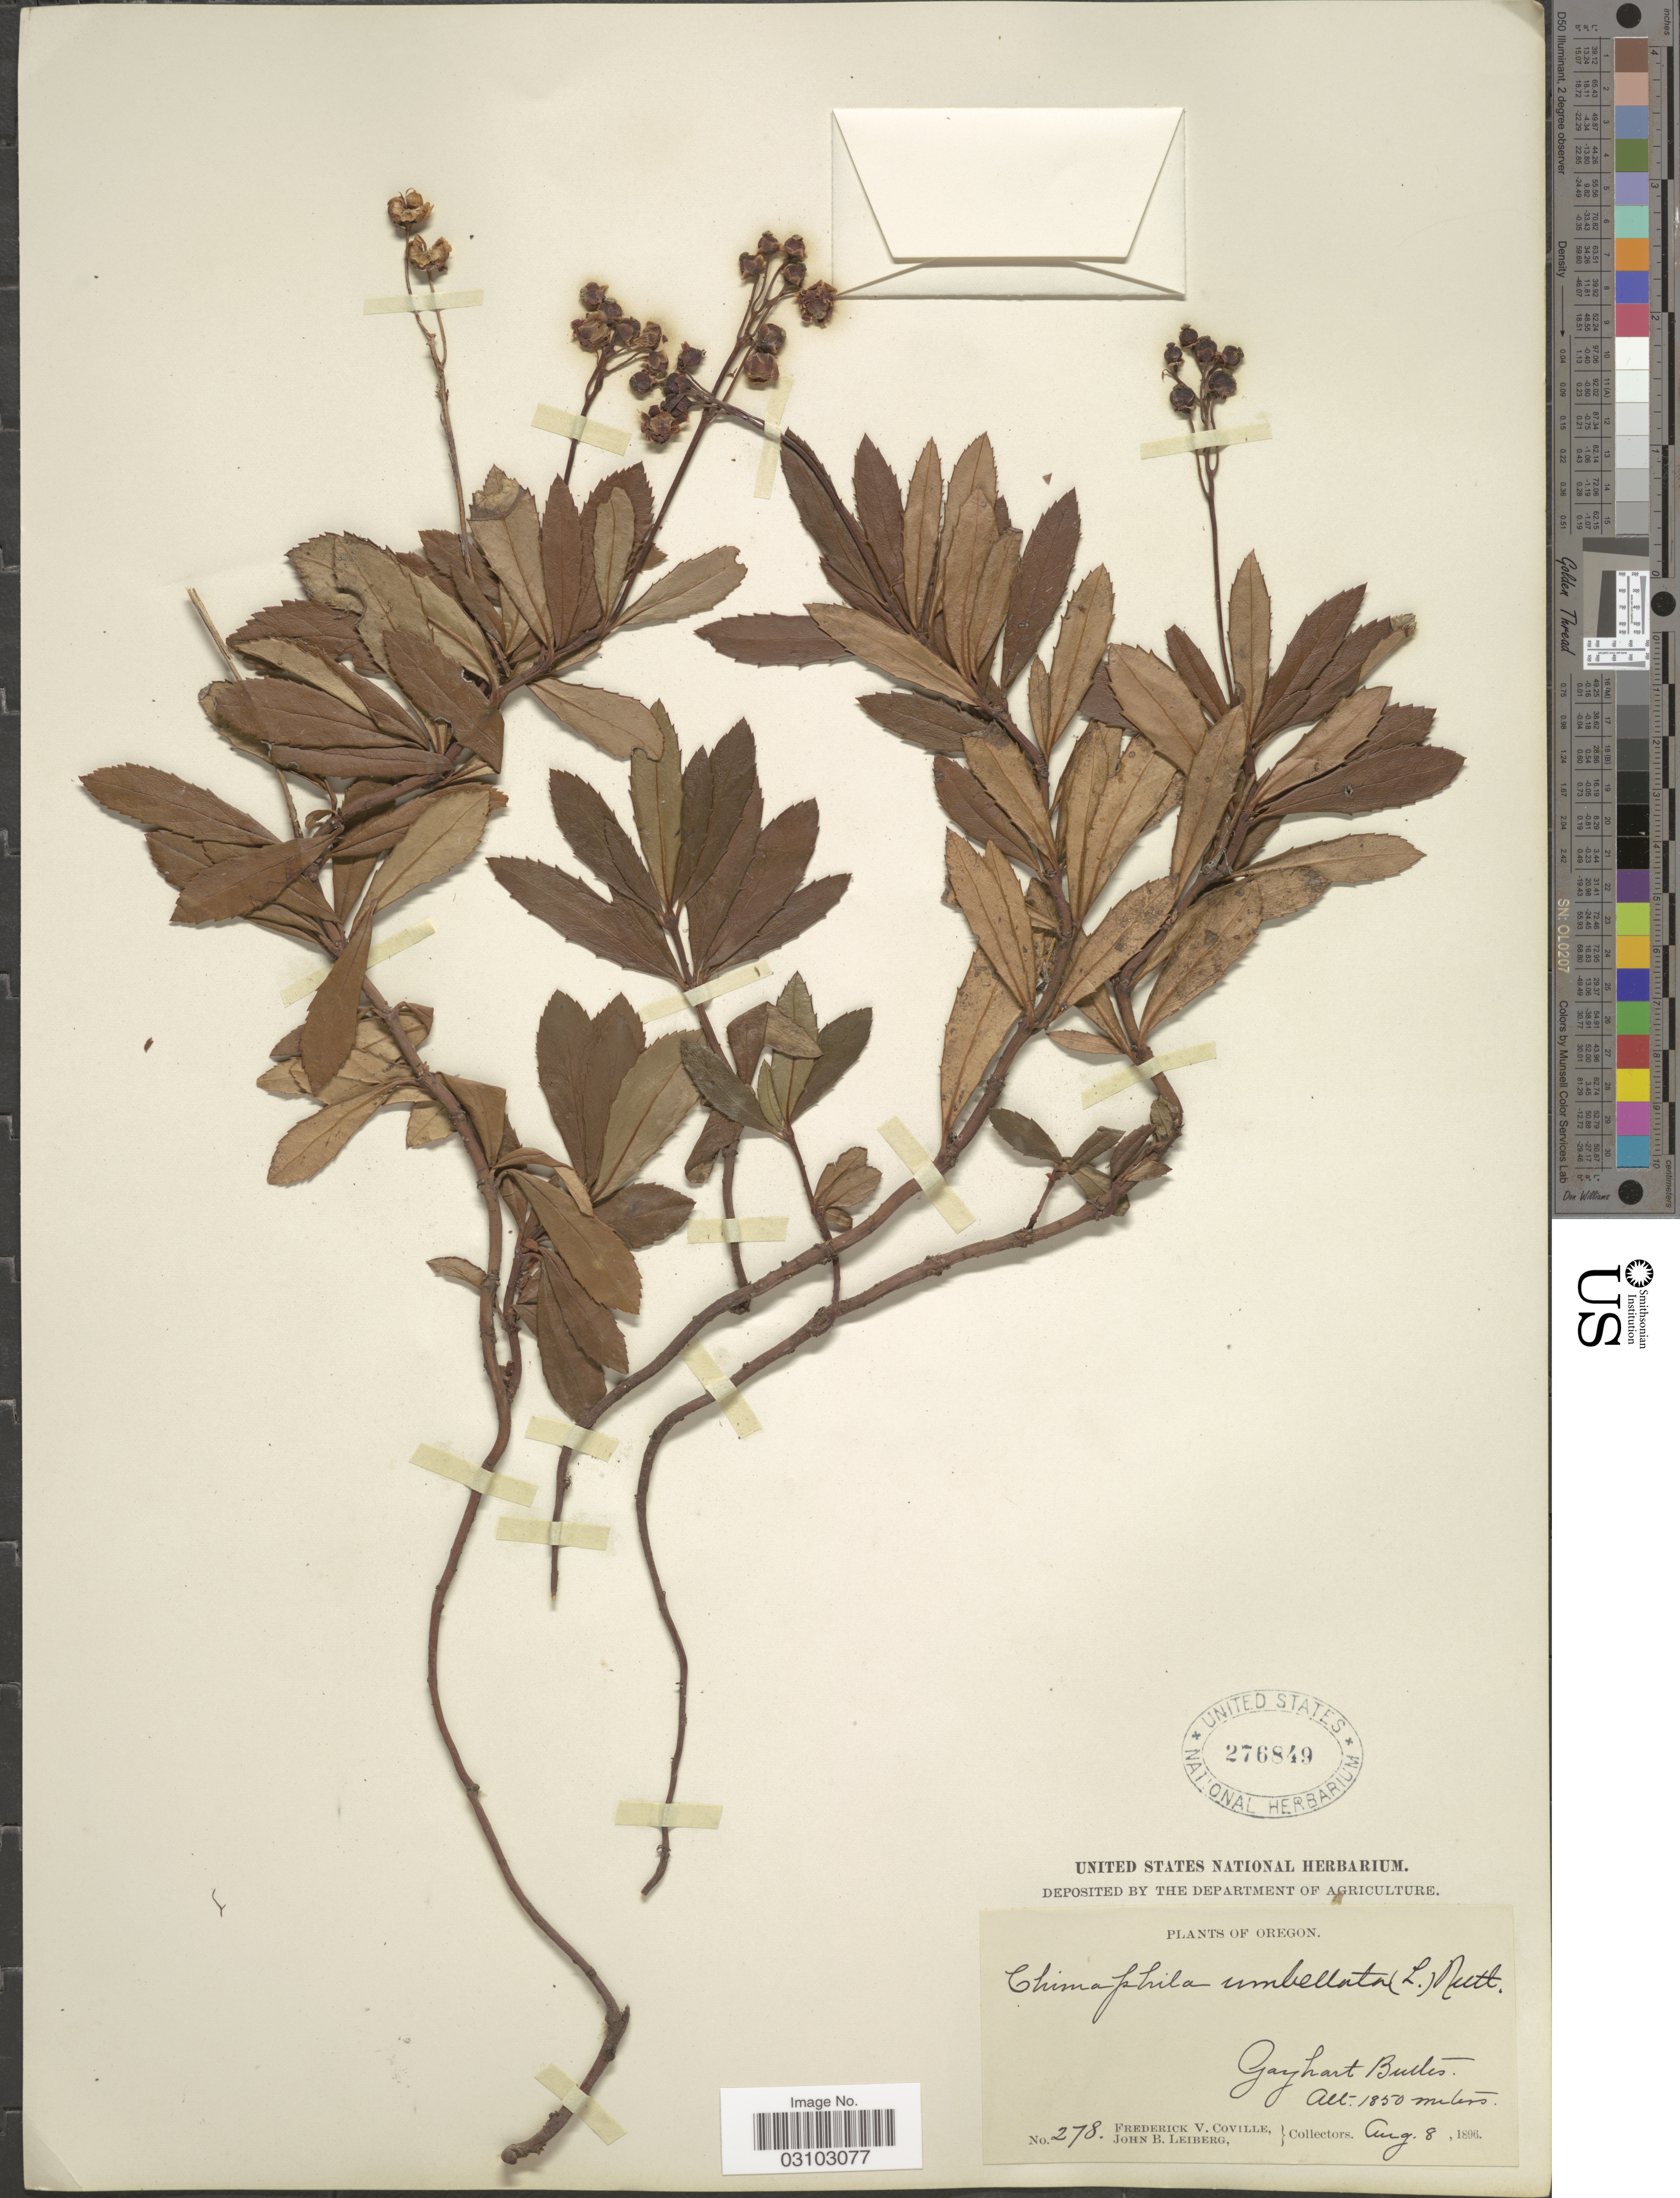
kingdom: Plantae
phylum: Tracheophyta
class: Magnoliopsida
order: Ericales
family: Ericaceae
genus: Chimaphila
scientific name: Chimaphila umbellata var. occidentalis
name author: (Rydb.) S.F. Blake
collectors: F. V. Coville & J. B. Leiberg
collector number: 278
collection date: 1896-08-08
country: United States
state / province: Oregon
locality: Gayhart Buttes.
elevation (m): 1850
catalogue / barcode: US 276849